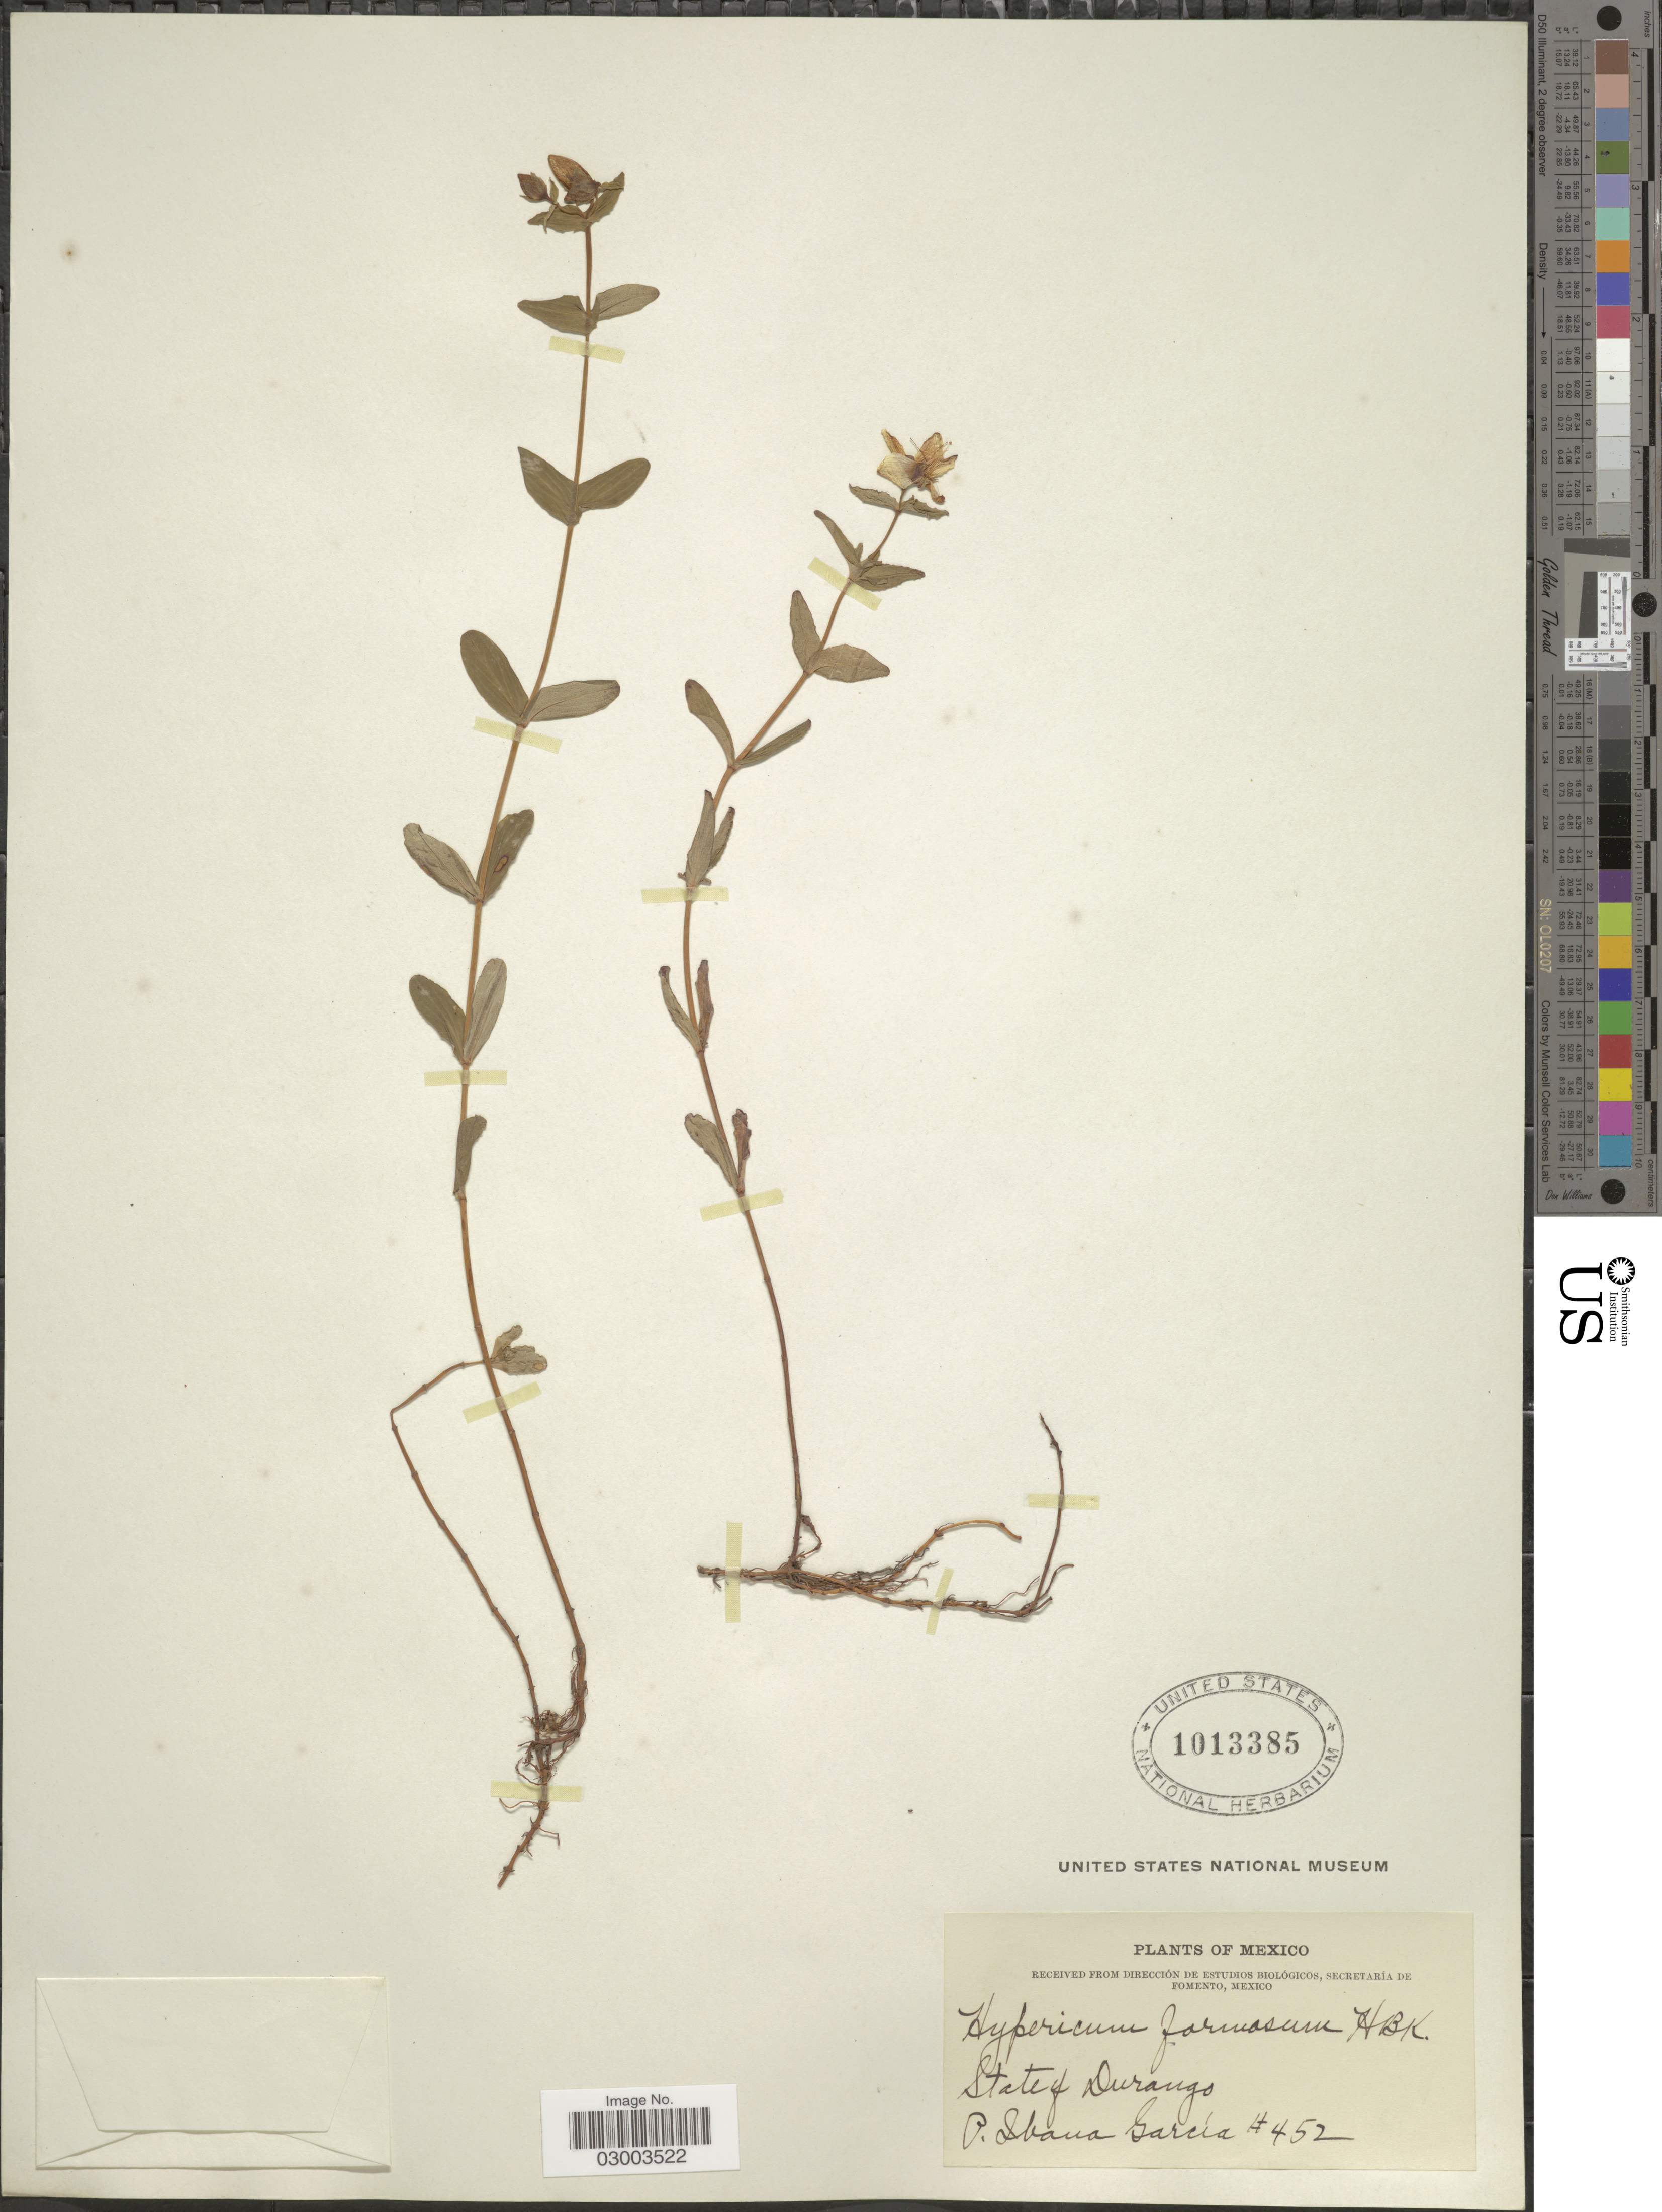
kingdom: Plantae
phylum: Tracheophyta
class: Magnoliopsida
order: Malpighiales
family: Hypericaceae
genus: Hypericum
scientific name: Hypericum simulans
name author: Rose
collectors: P. I. Garcia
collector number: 452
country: Mexico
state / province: Durango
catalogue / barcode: US 1013385